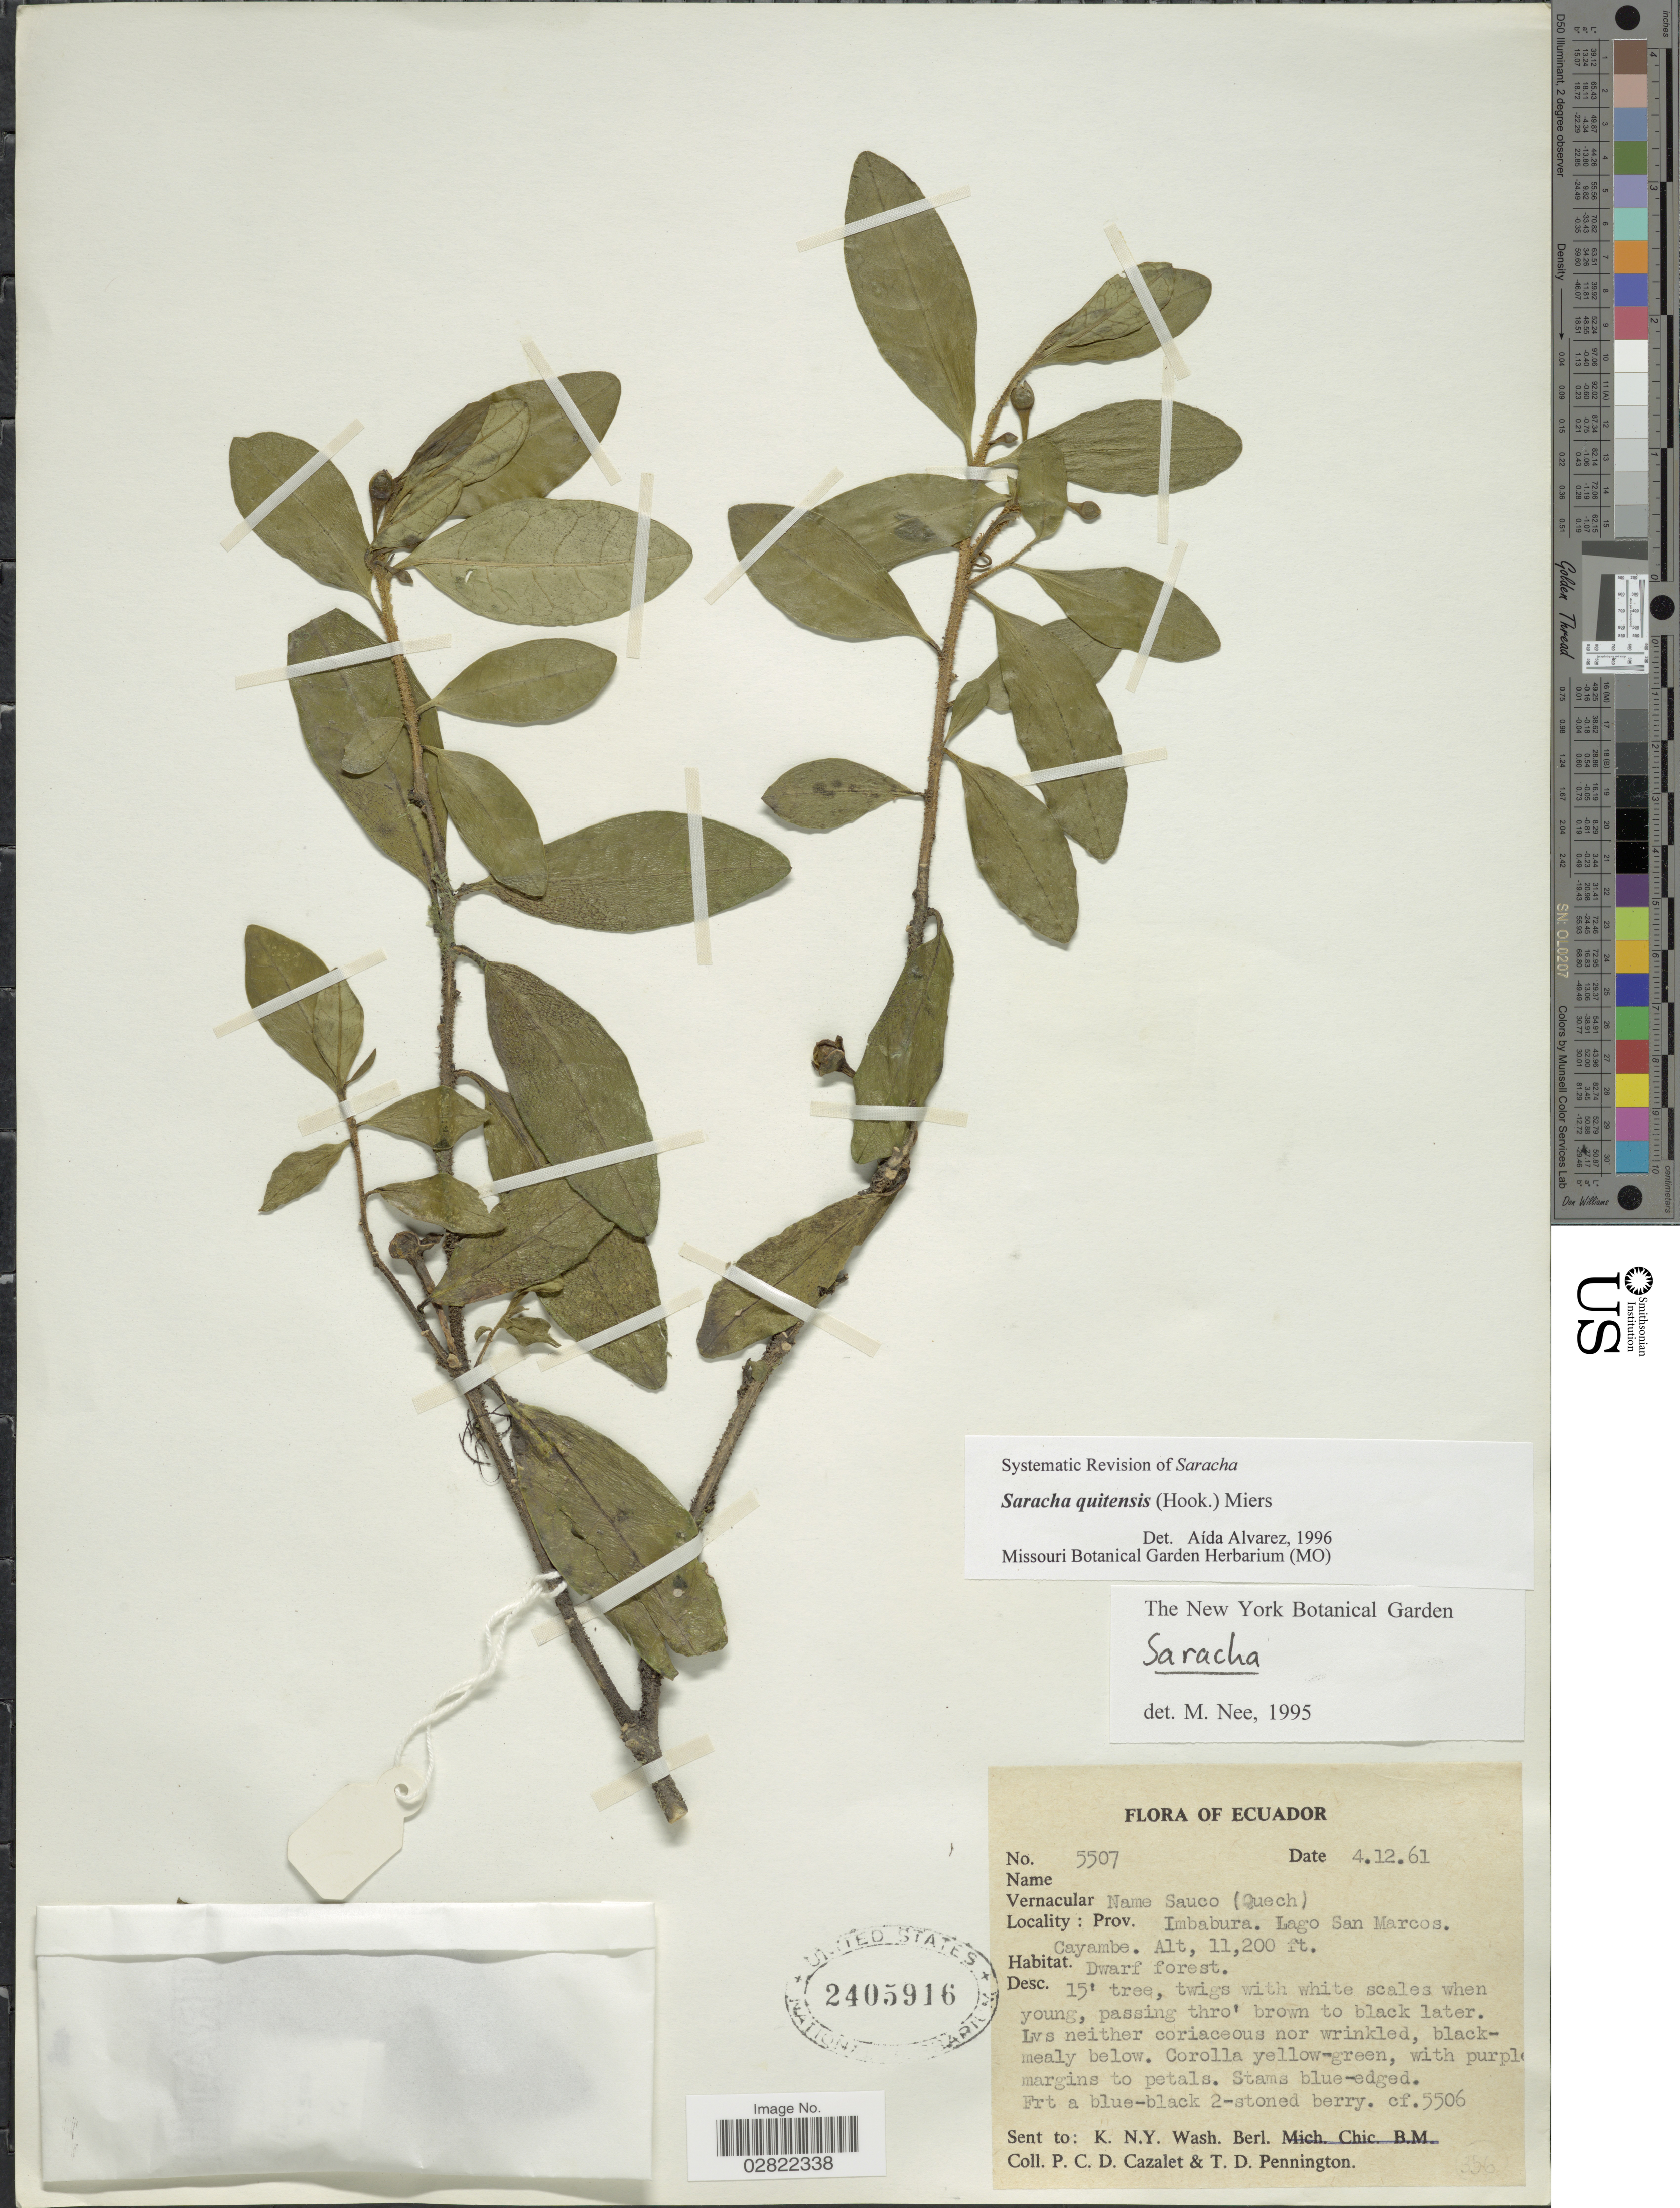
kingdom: Plantae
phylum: Tracheophyta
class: Magnoliopsida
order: Solanales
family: Solanaceae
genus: Saracha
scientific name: Saracha quitensis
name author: (Hook.) Miers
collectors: P. C. D. Cazalet & T. D. Pennington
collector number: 5507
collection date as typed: Transcribed d/m/y: 4/12/61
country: Ecuador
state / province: Imbabura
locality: Prov. Imbabura, Lago San Marcos, Cayambe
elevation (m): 3414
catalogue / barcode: US 2405916